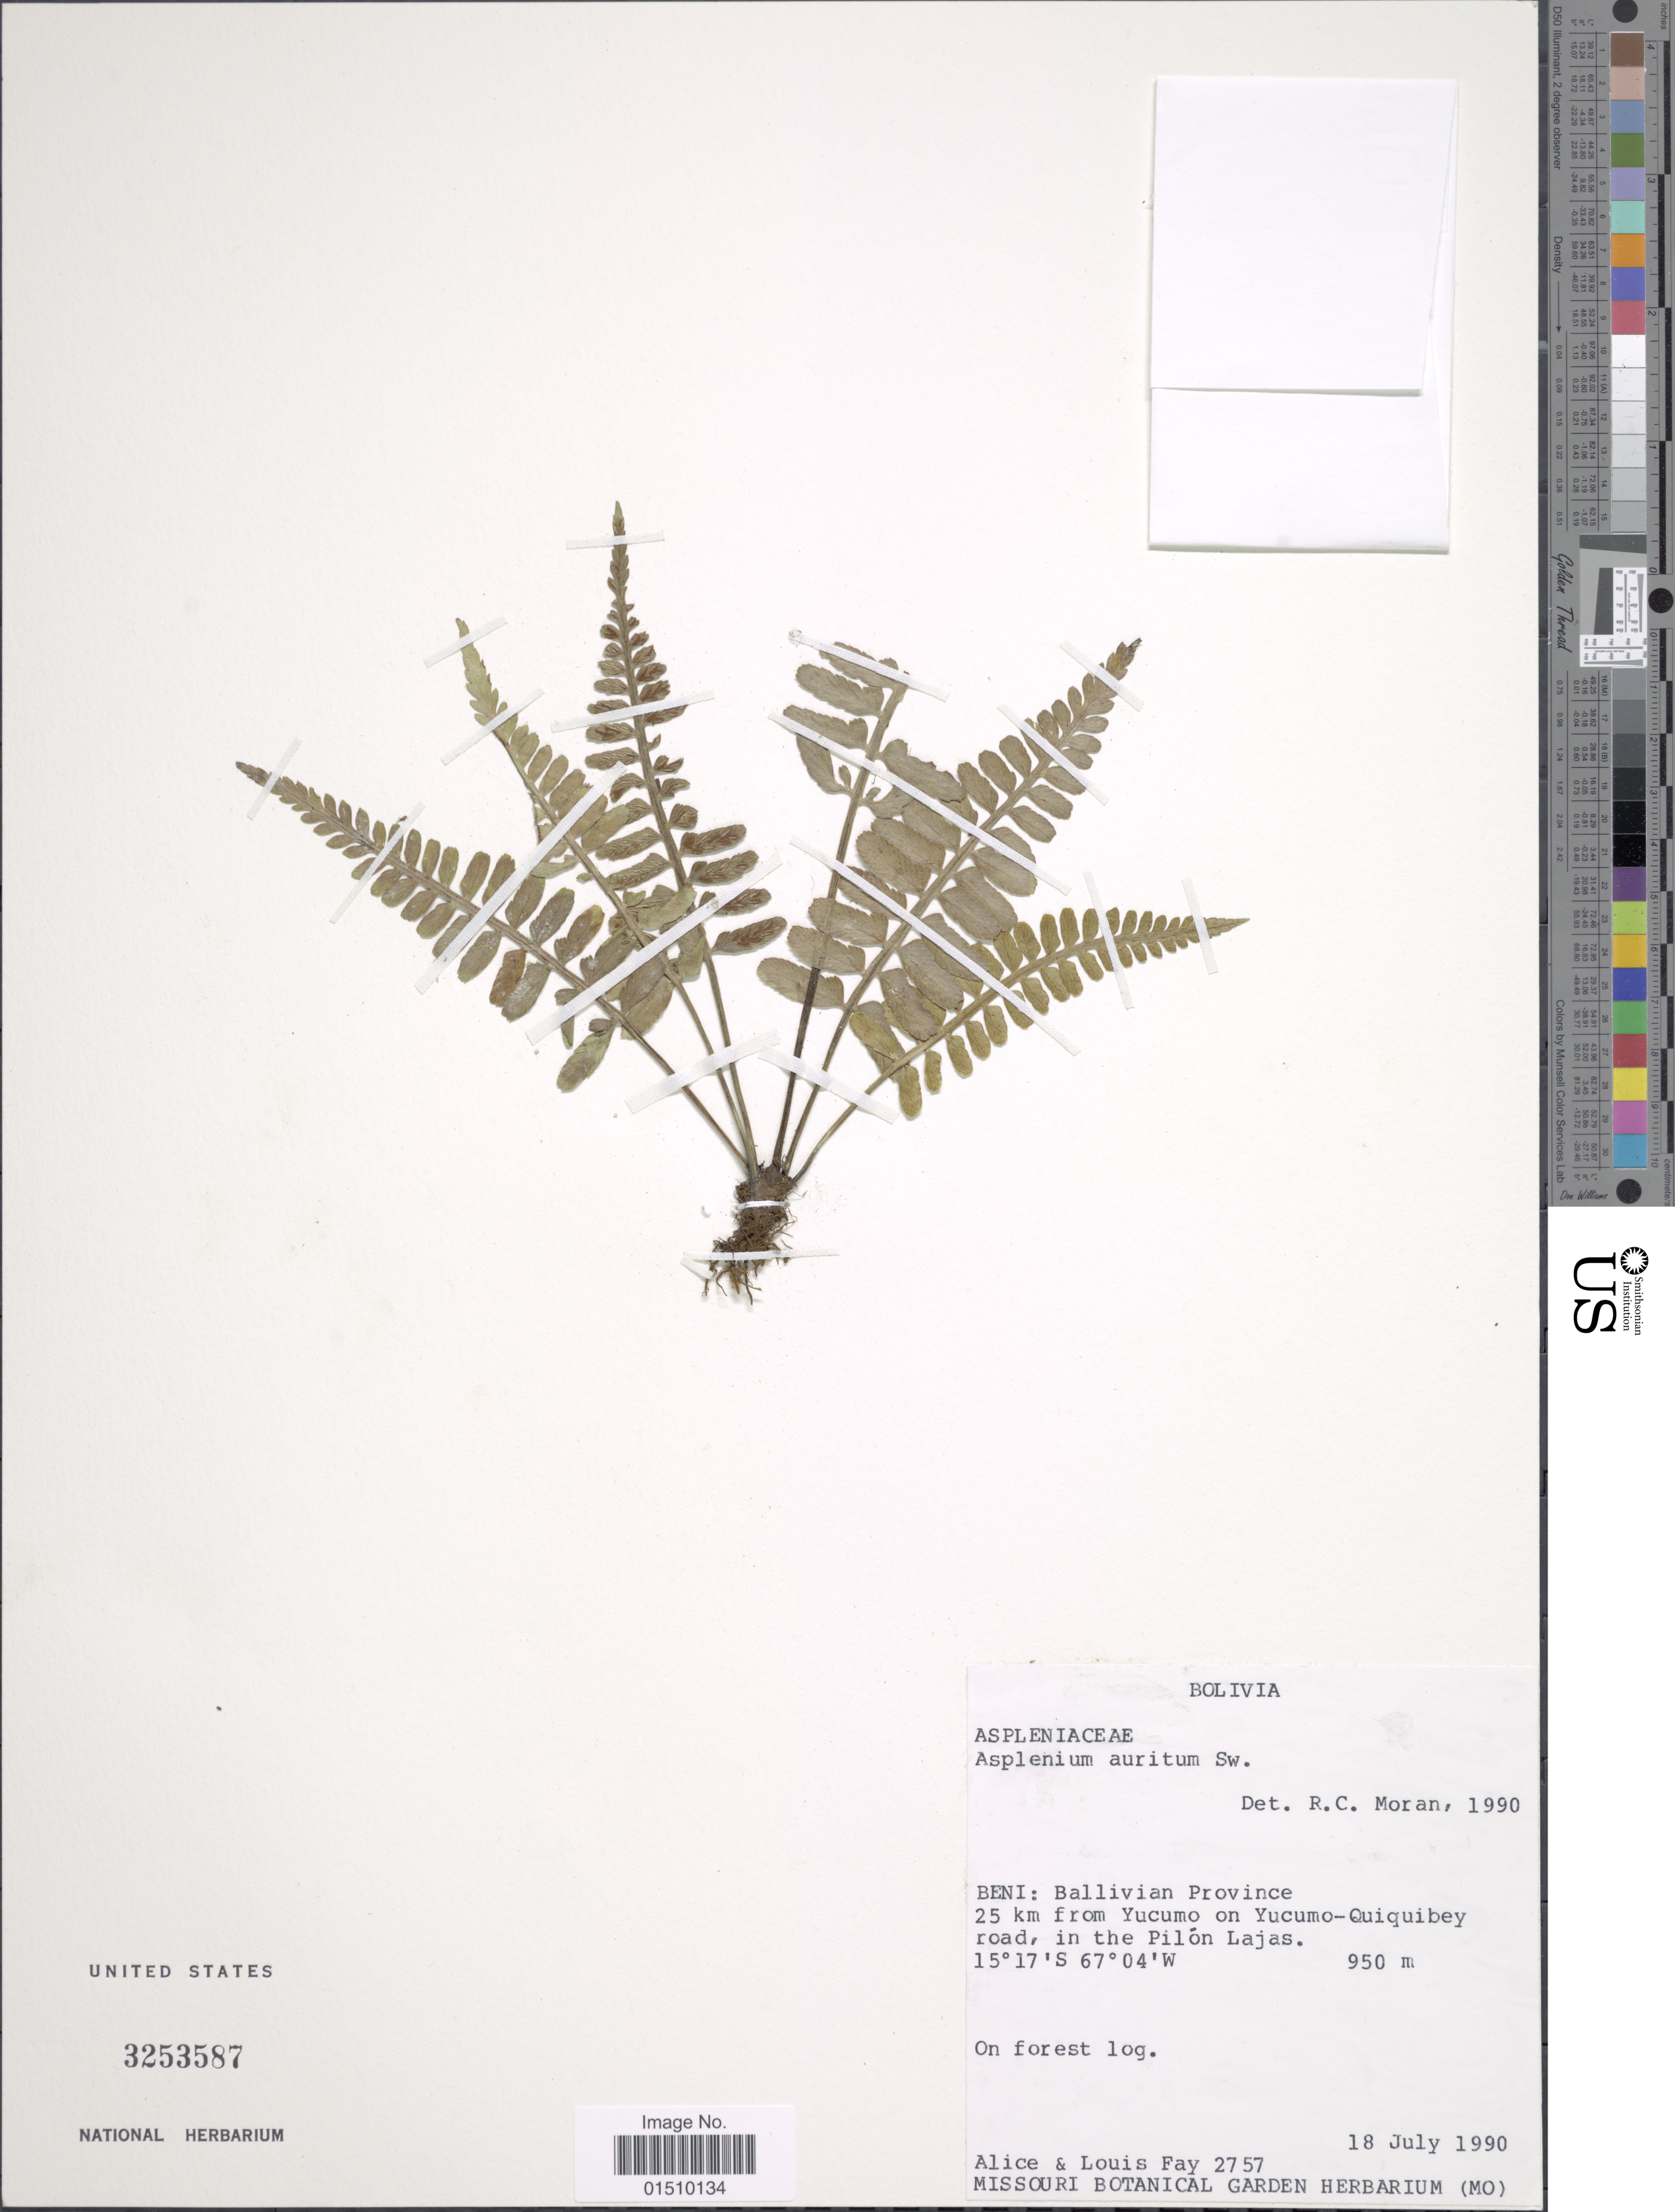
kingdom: Plantae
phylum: Tracheophyta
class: Polypodiopsida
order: Polypodiales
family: Aspleniaceae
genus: Asplenium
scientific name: Asplenium auritum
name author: Sw.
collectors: A. Fay & L. Fay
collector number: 2757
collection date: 1990-07-18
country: Bolivia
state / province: Beni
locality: Bolivia, Ballivian Province, 25 km from Yucumo on Yucumo-Quiquibey road, in the Pilon Lajas.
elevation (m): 950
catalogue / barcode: US 3253587